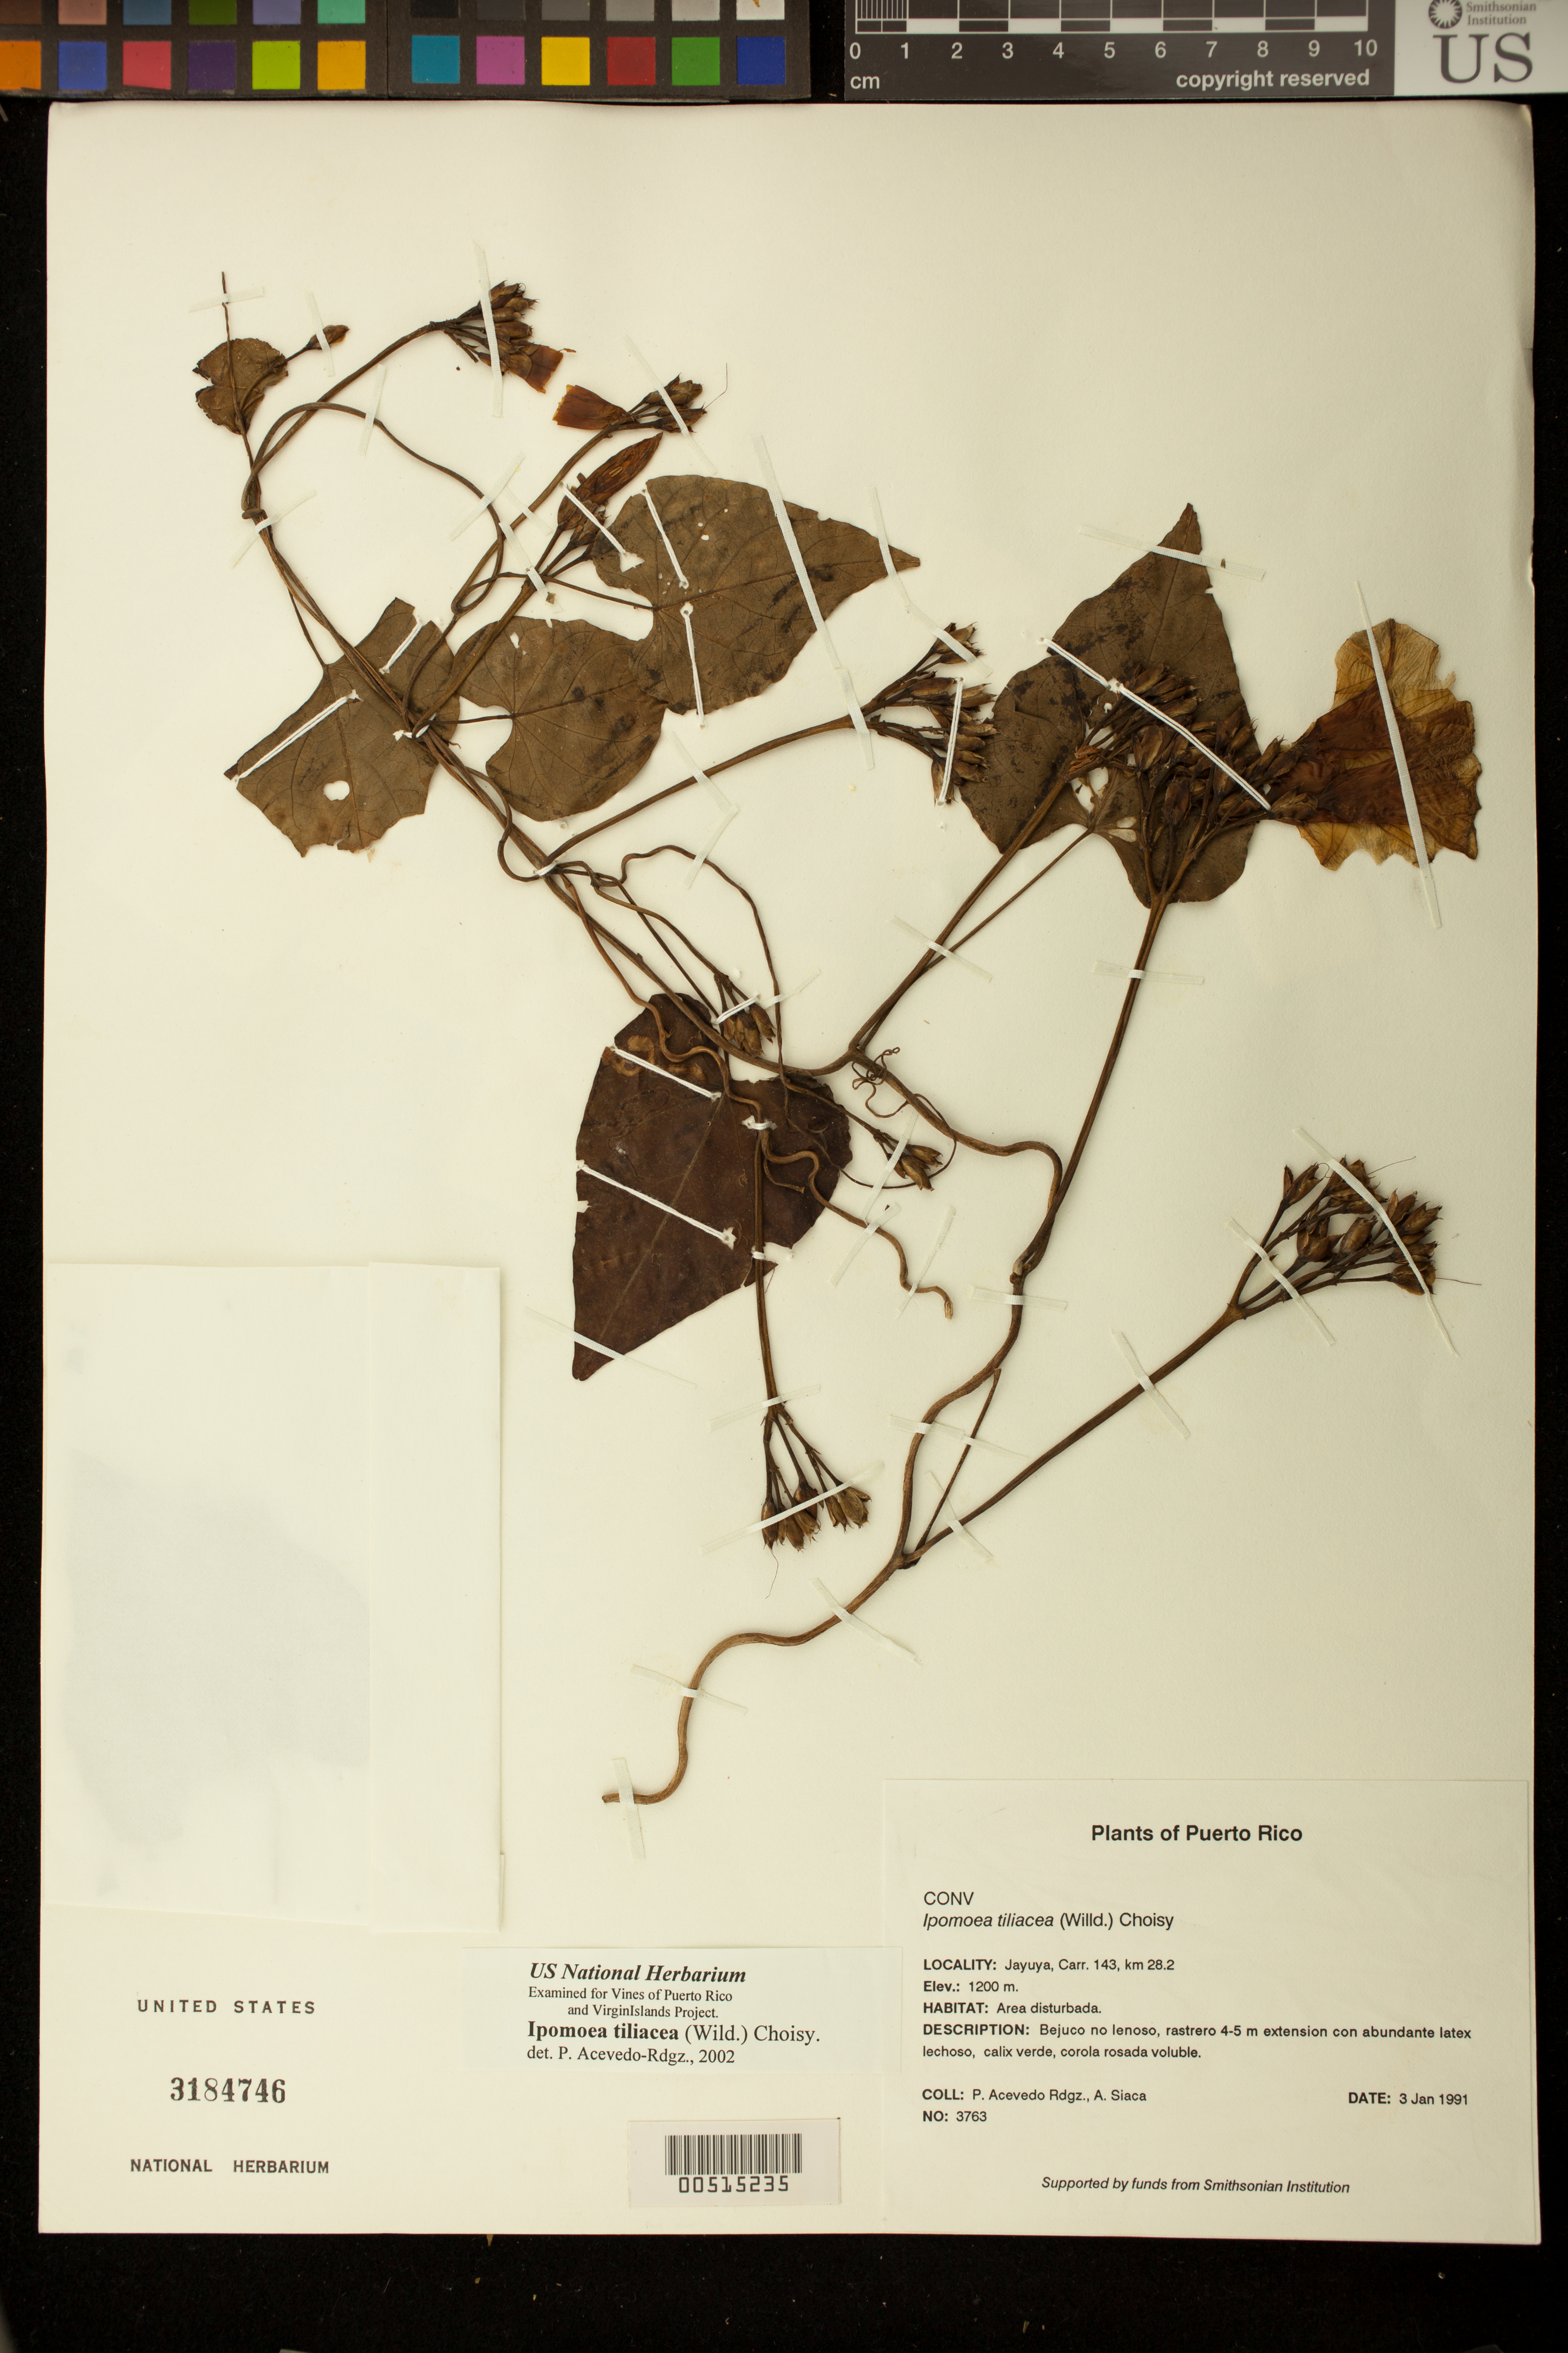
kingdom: Plantae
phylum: Tracheophyta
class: Magnoliopsida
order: Solanales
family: Convolvulaceae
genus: Ipomoea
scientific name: Ipomoea tiliacea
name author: (Willd.) Choisy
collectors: P. Acevedo-Rodr. & A. Siaca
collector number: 3763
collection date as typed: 03 Jan 1991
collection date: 1991-01-03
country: Puerto Rico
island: Puerto Rico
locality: Jayuya, Carr. 143, km 28.2. Area disturbada.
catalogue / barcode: US 3184746